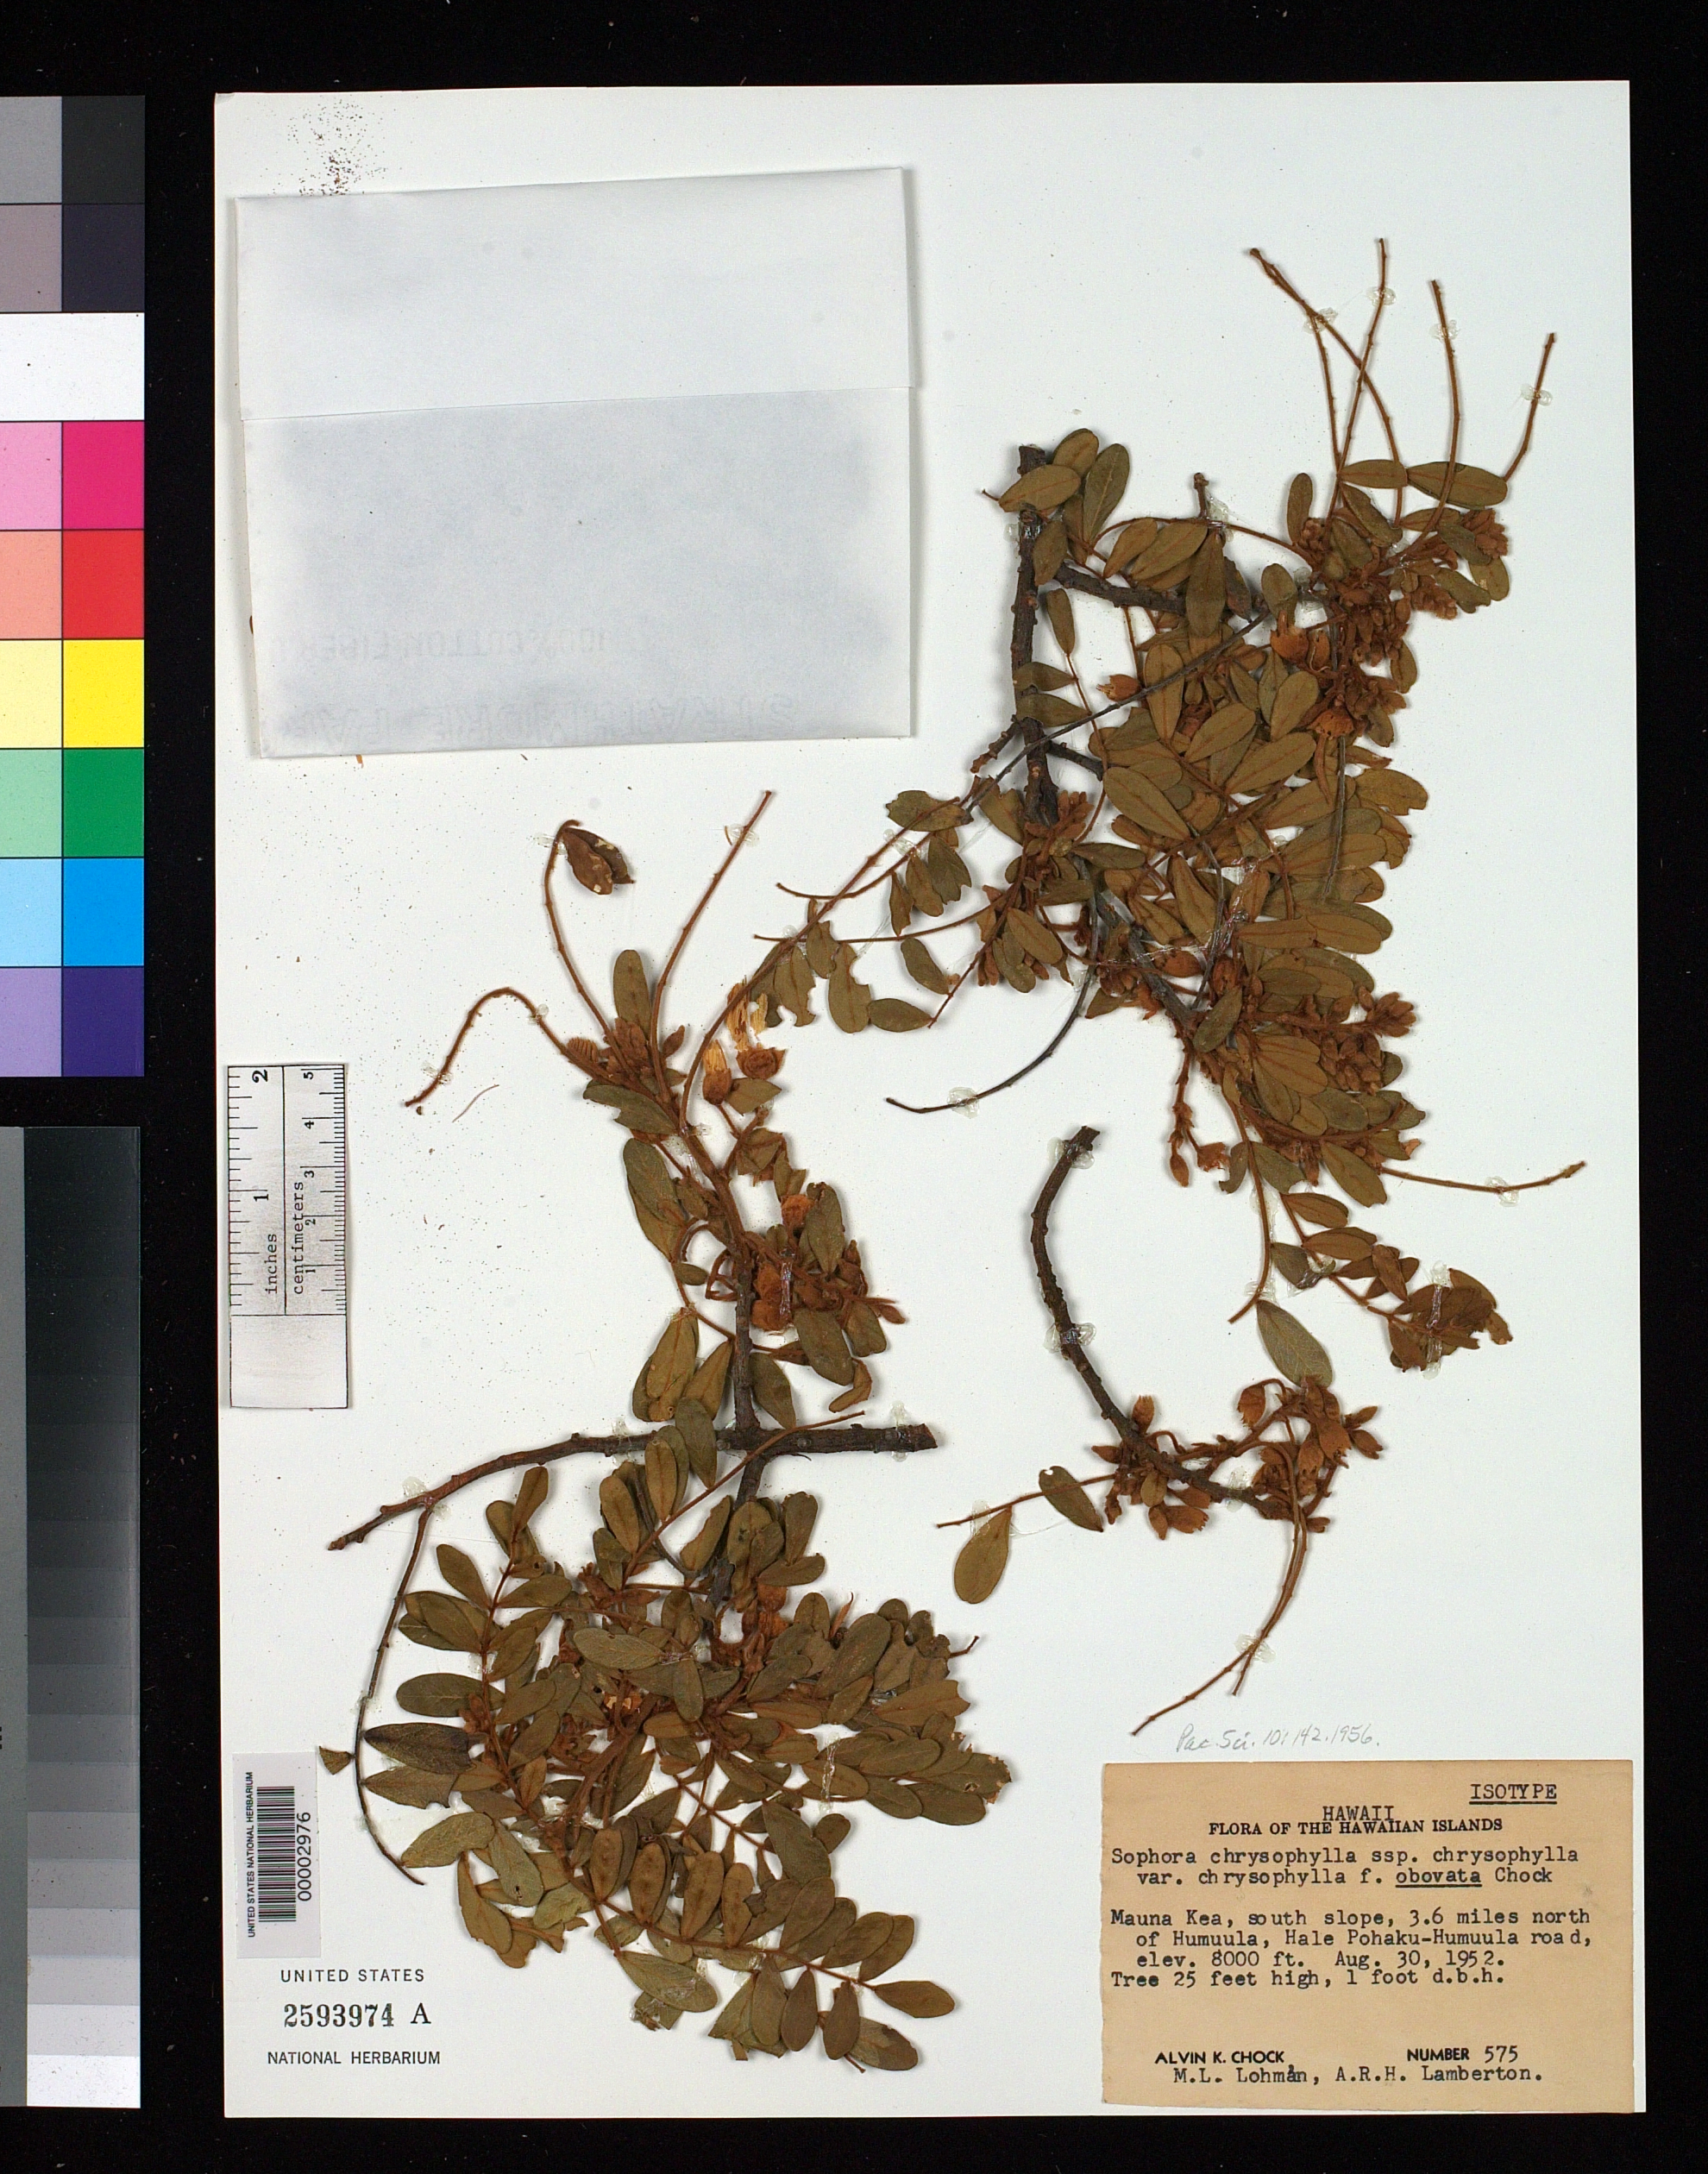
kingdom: Plantae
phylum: Tracheophyta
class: Magnoliopsida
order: Fabales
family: Fabaceae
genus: Sophora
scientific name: Sophora chrysophylla f. obovata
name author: Chock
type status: Isotype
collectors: A. Chock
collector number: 575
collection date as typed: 30 Aug 1952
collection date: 1952-08-30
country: United States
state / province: Hawaii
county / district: Hawaii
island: Hawaii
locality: Mauna Kea, S slope, 3.6 mi N of Humuula, Hale Pohaku - Humuula road..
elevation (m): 2438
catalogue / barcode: US 2593974A